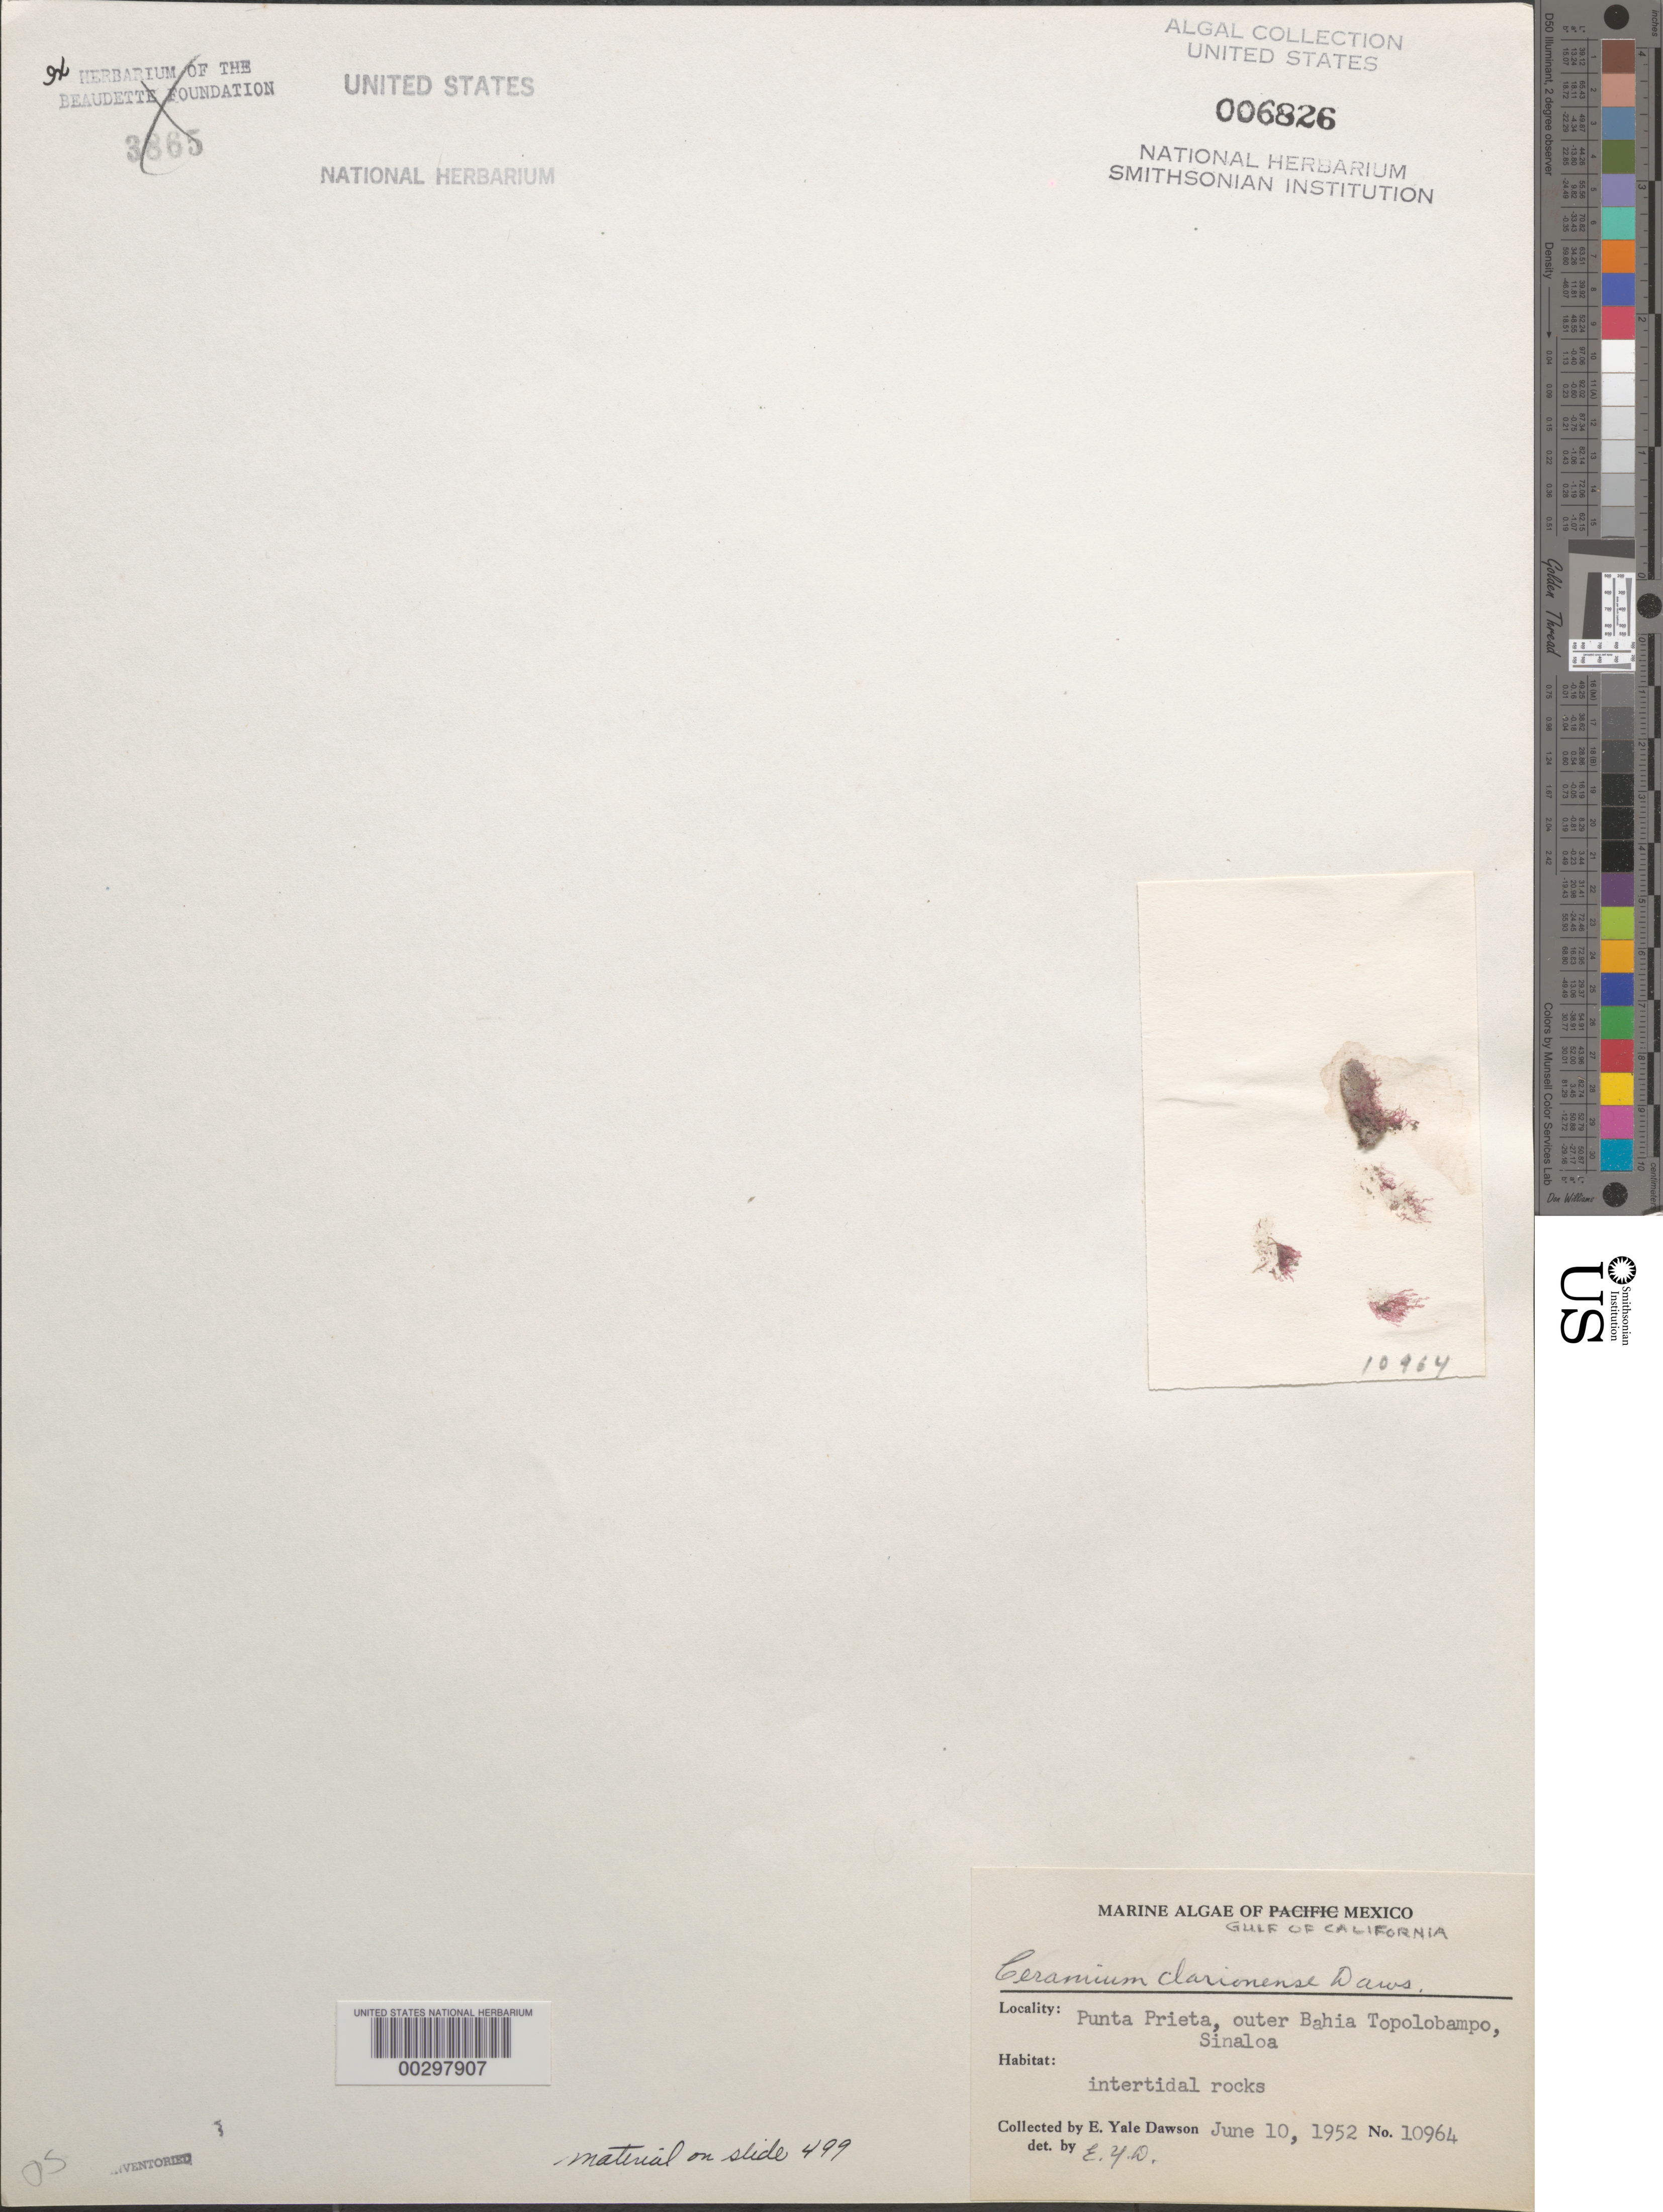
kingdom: Plantae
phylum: Rhodophyta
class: Florideophyceae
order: Ceramiales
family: Ceramiaceae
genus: Ceramium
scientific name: Ceramium clarionense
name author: Setch. & N.L. Gardner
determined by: Dawson, E. Y.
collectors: E. Y. Dawson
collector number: EYD 10964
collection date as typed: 10 Jun 1952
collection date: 1952-06-10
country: Mexico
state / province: Sinaloa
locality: Punta Prieta, outer Bahia Topolobampo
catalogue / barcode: US 6826